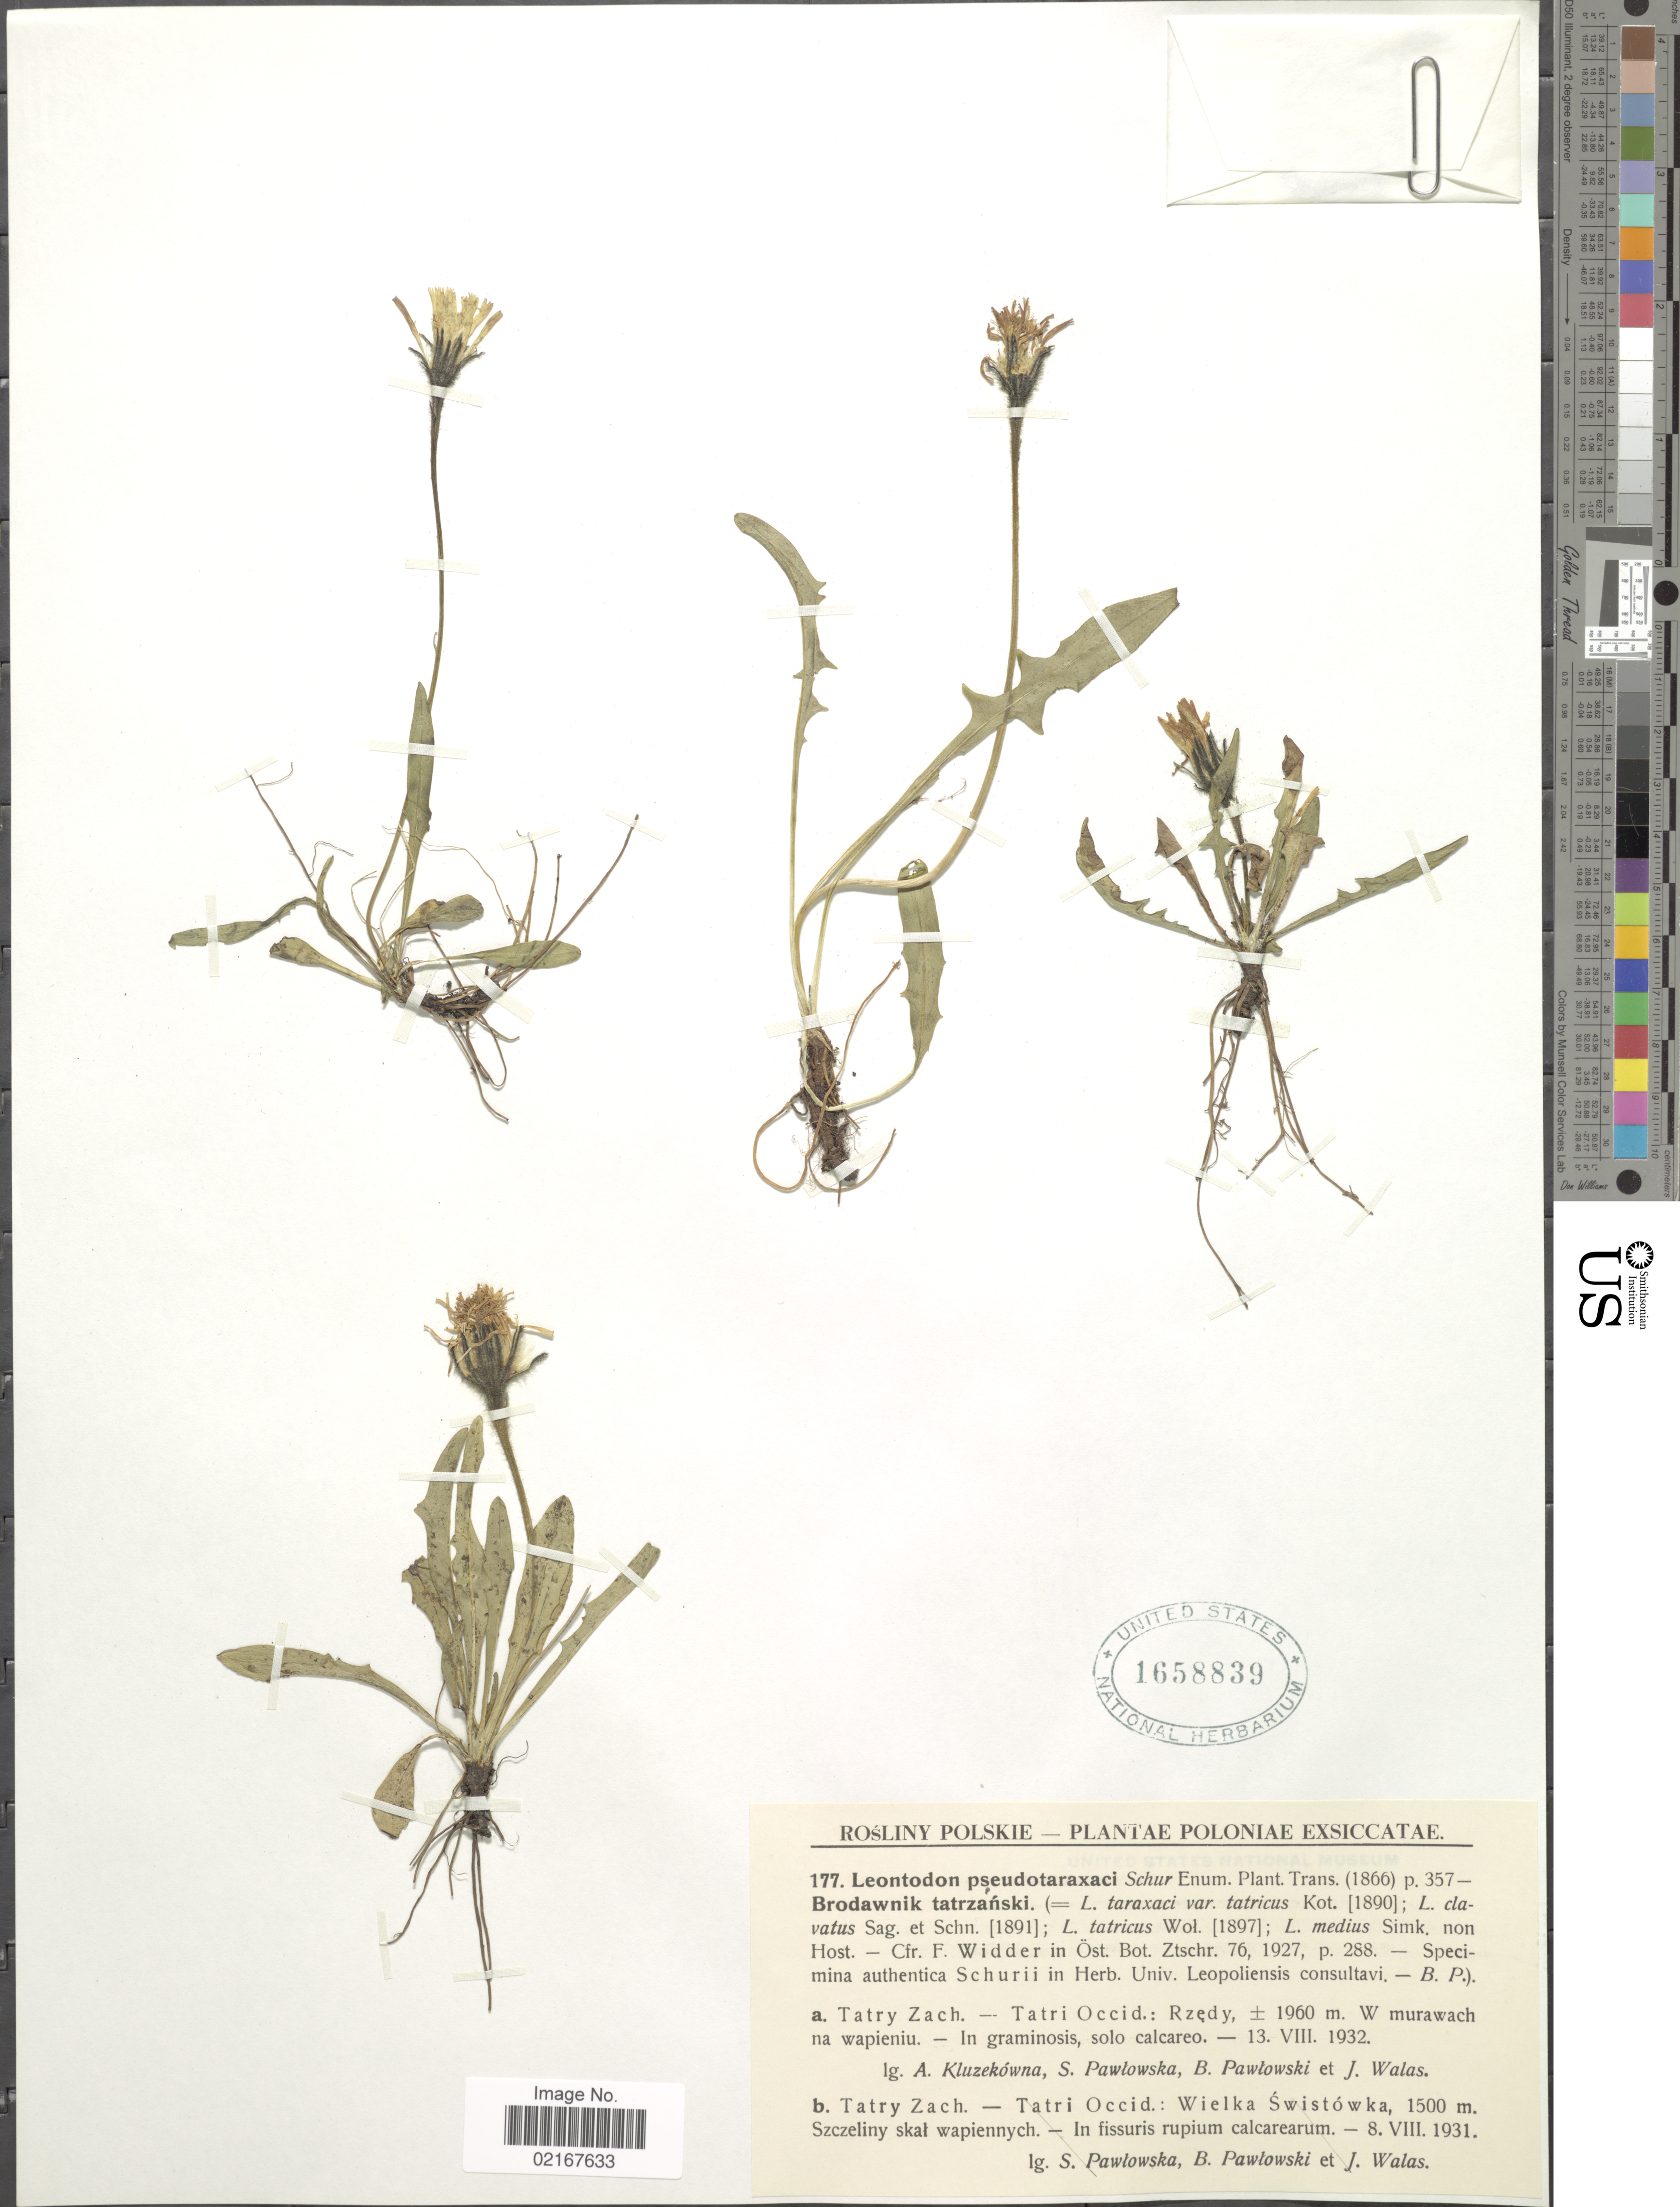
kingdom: Plantae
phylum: Tracheophyta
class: Magnoliopsida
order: Asterales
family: Asteraceae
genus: Scorzoneroides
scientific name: Scorzoneroides pseudotaraxaci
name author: (Schur) Holub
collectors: A. Kluzekówna, S. Pawlowska, B. Pawlowski & J. Walas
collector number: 177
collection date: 1932-08-13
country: Poland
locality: Poloniae, Tatry Zach., Tatri Occid, Rzedy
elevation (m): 1960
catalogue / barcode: US 1658839